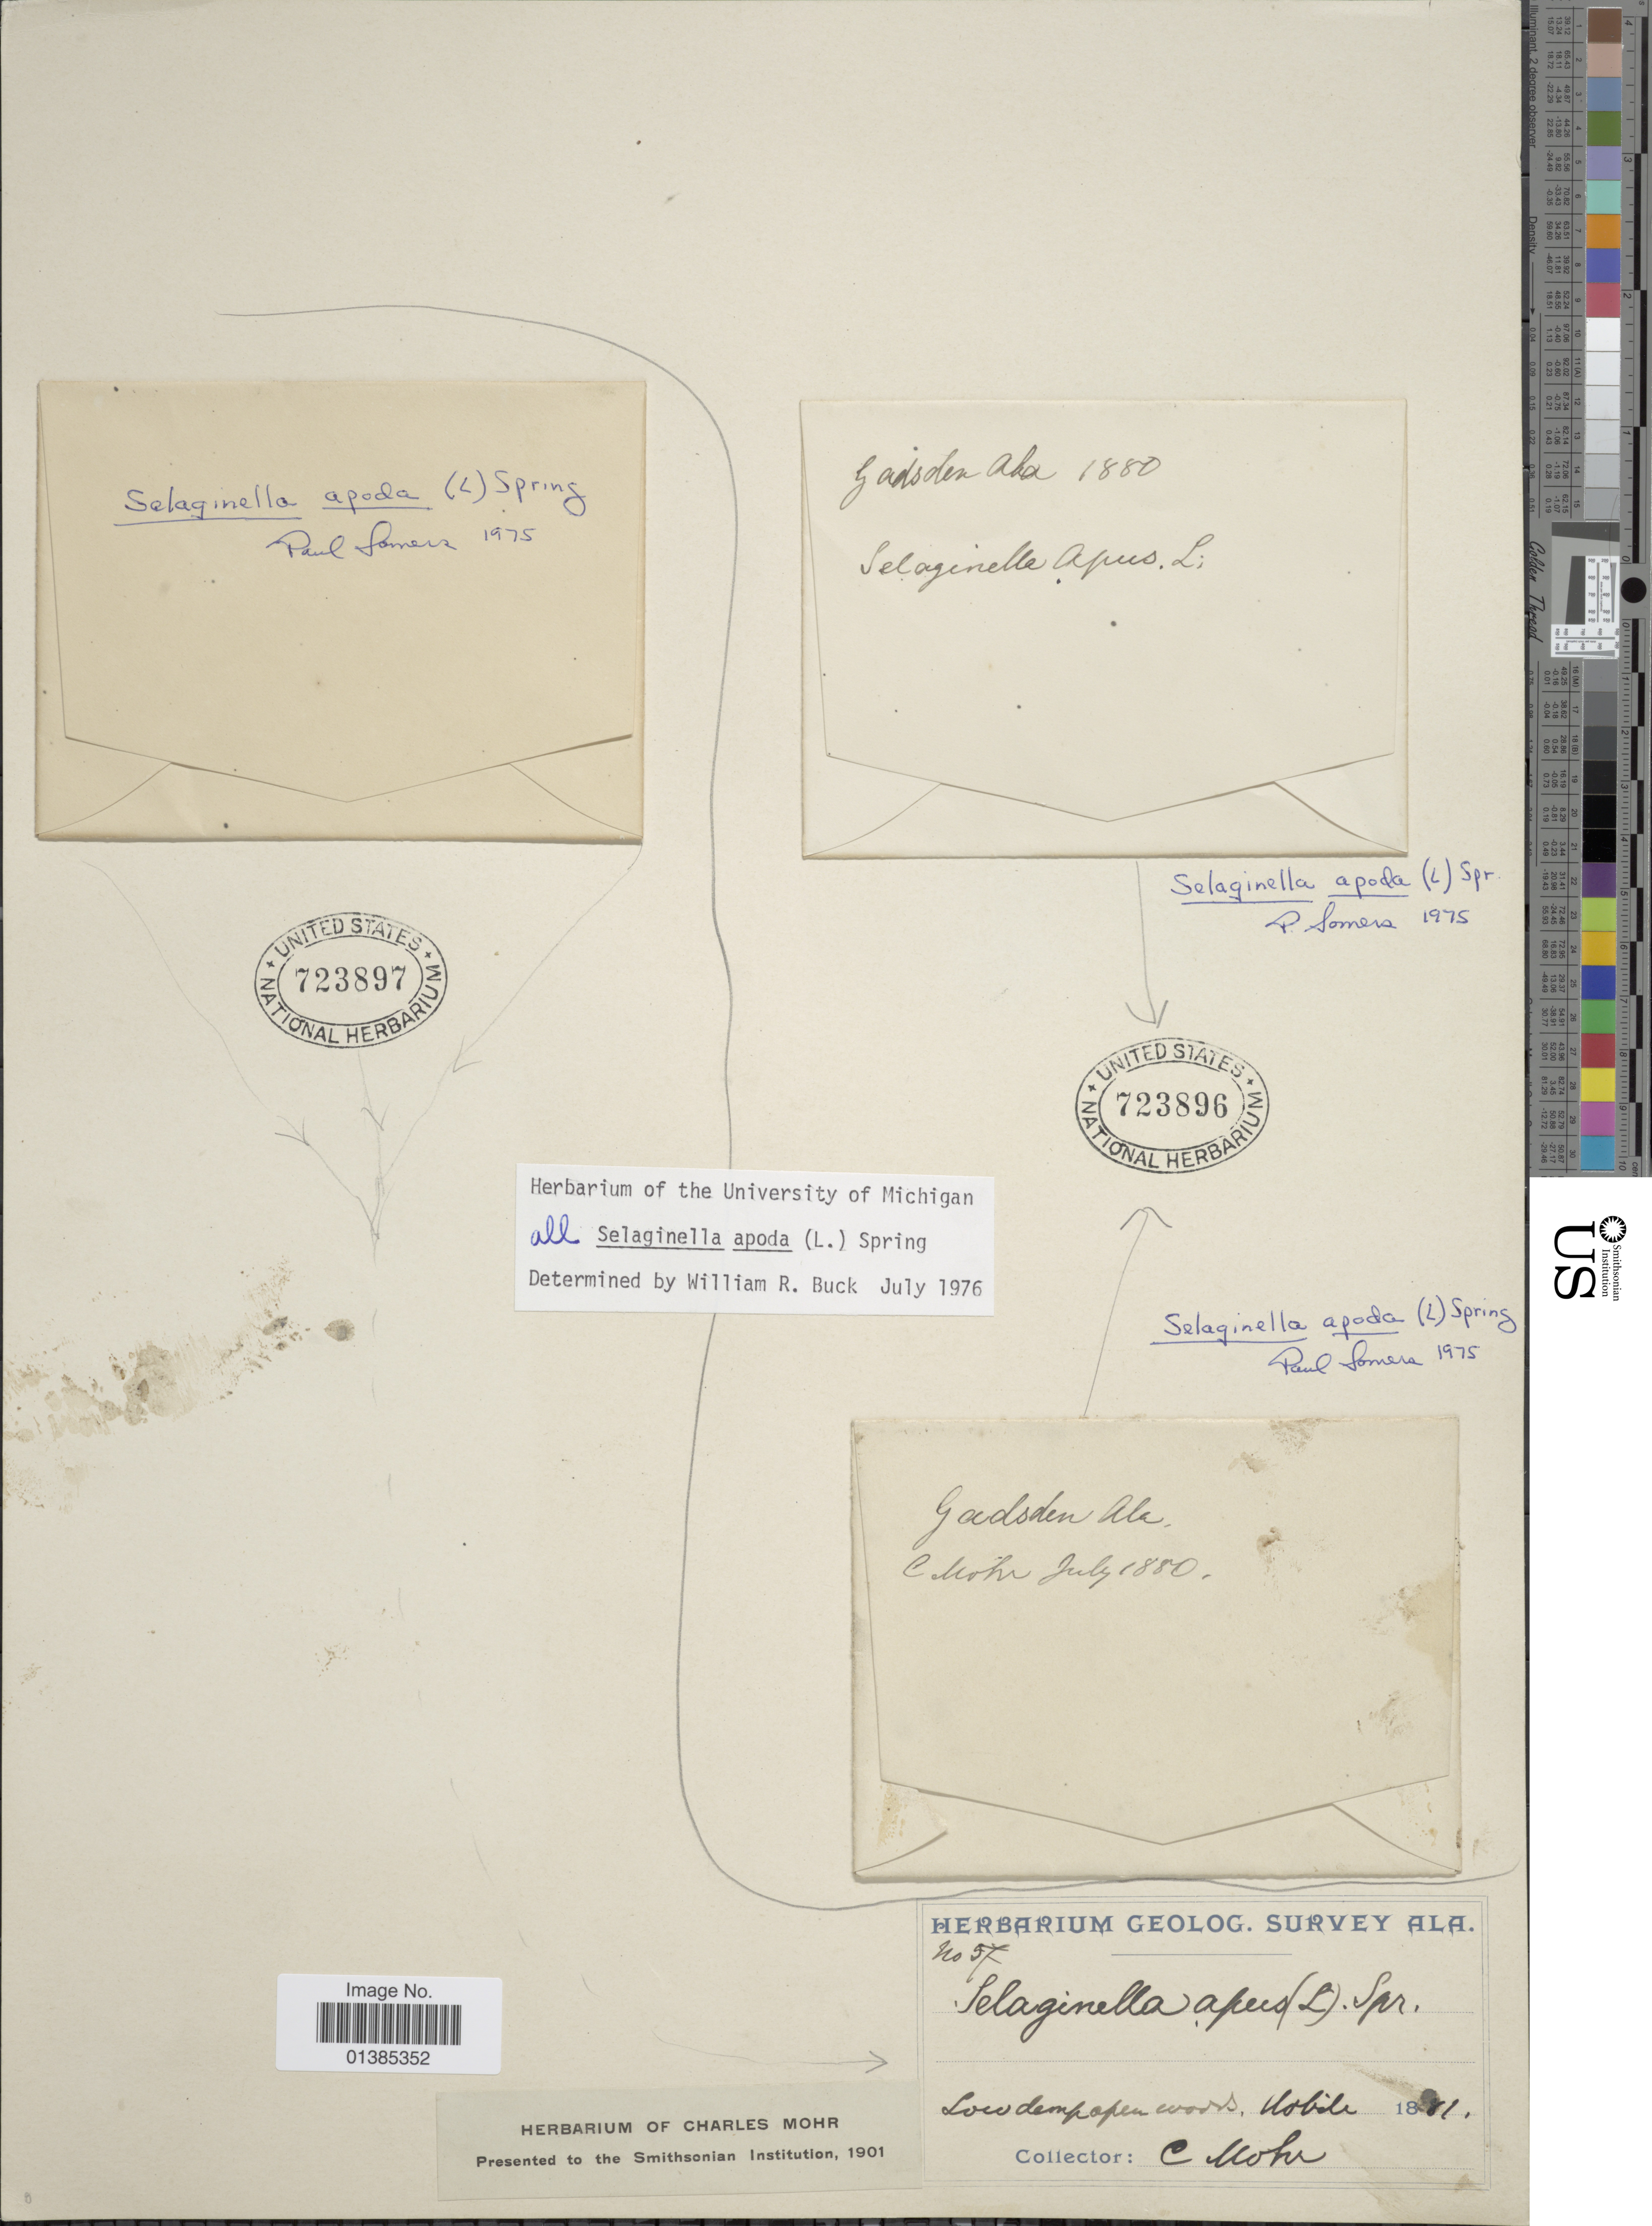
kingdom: Plantae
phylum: Tracheophyta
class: Lycopodiopsida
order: Selaginellales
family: Selaginellaceae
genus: Selaginella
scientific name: Selaginella apus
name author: Spring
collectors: C. T. Mohr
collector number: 57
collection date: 1881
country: United States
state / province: Alabama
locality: Low damp open woods, Mobile.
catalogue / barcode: US 723897